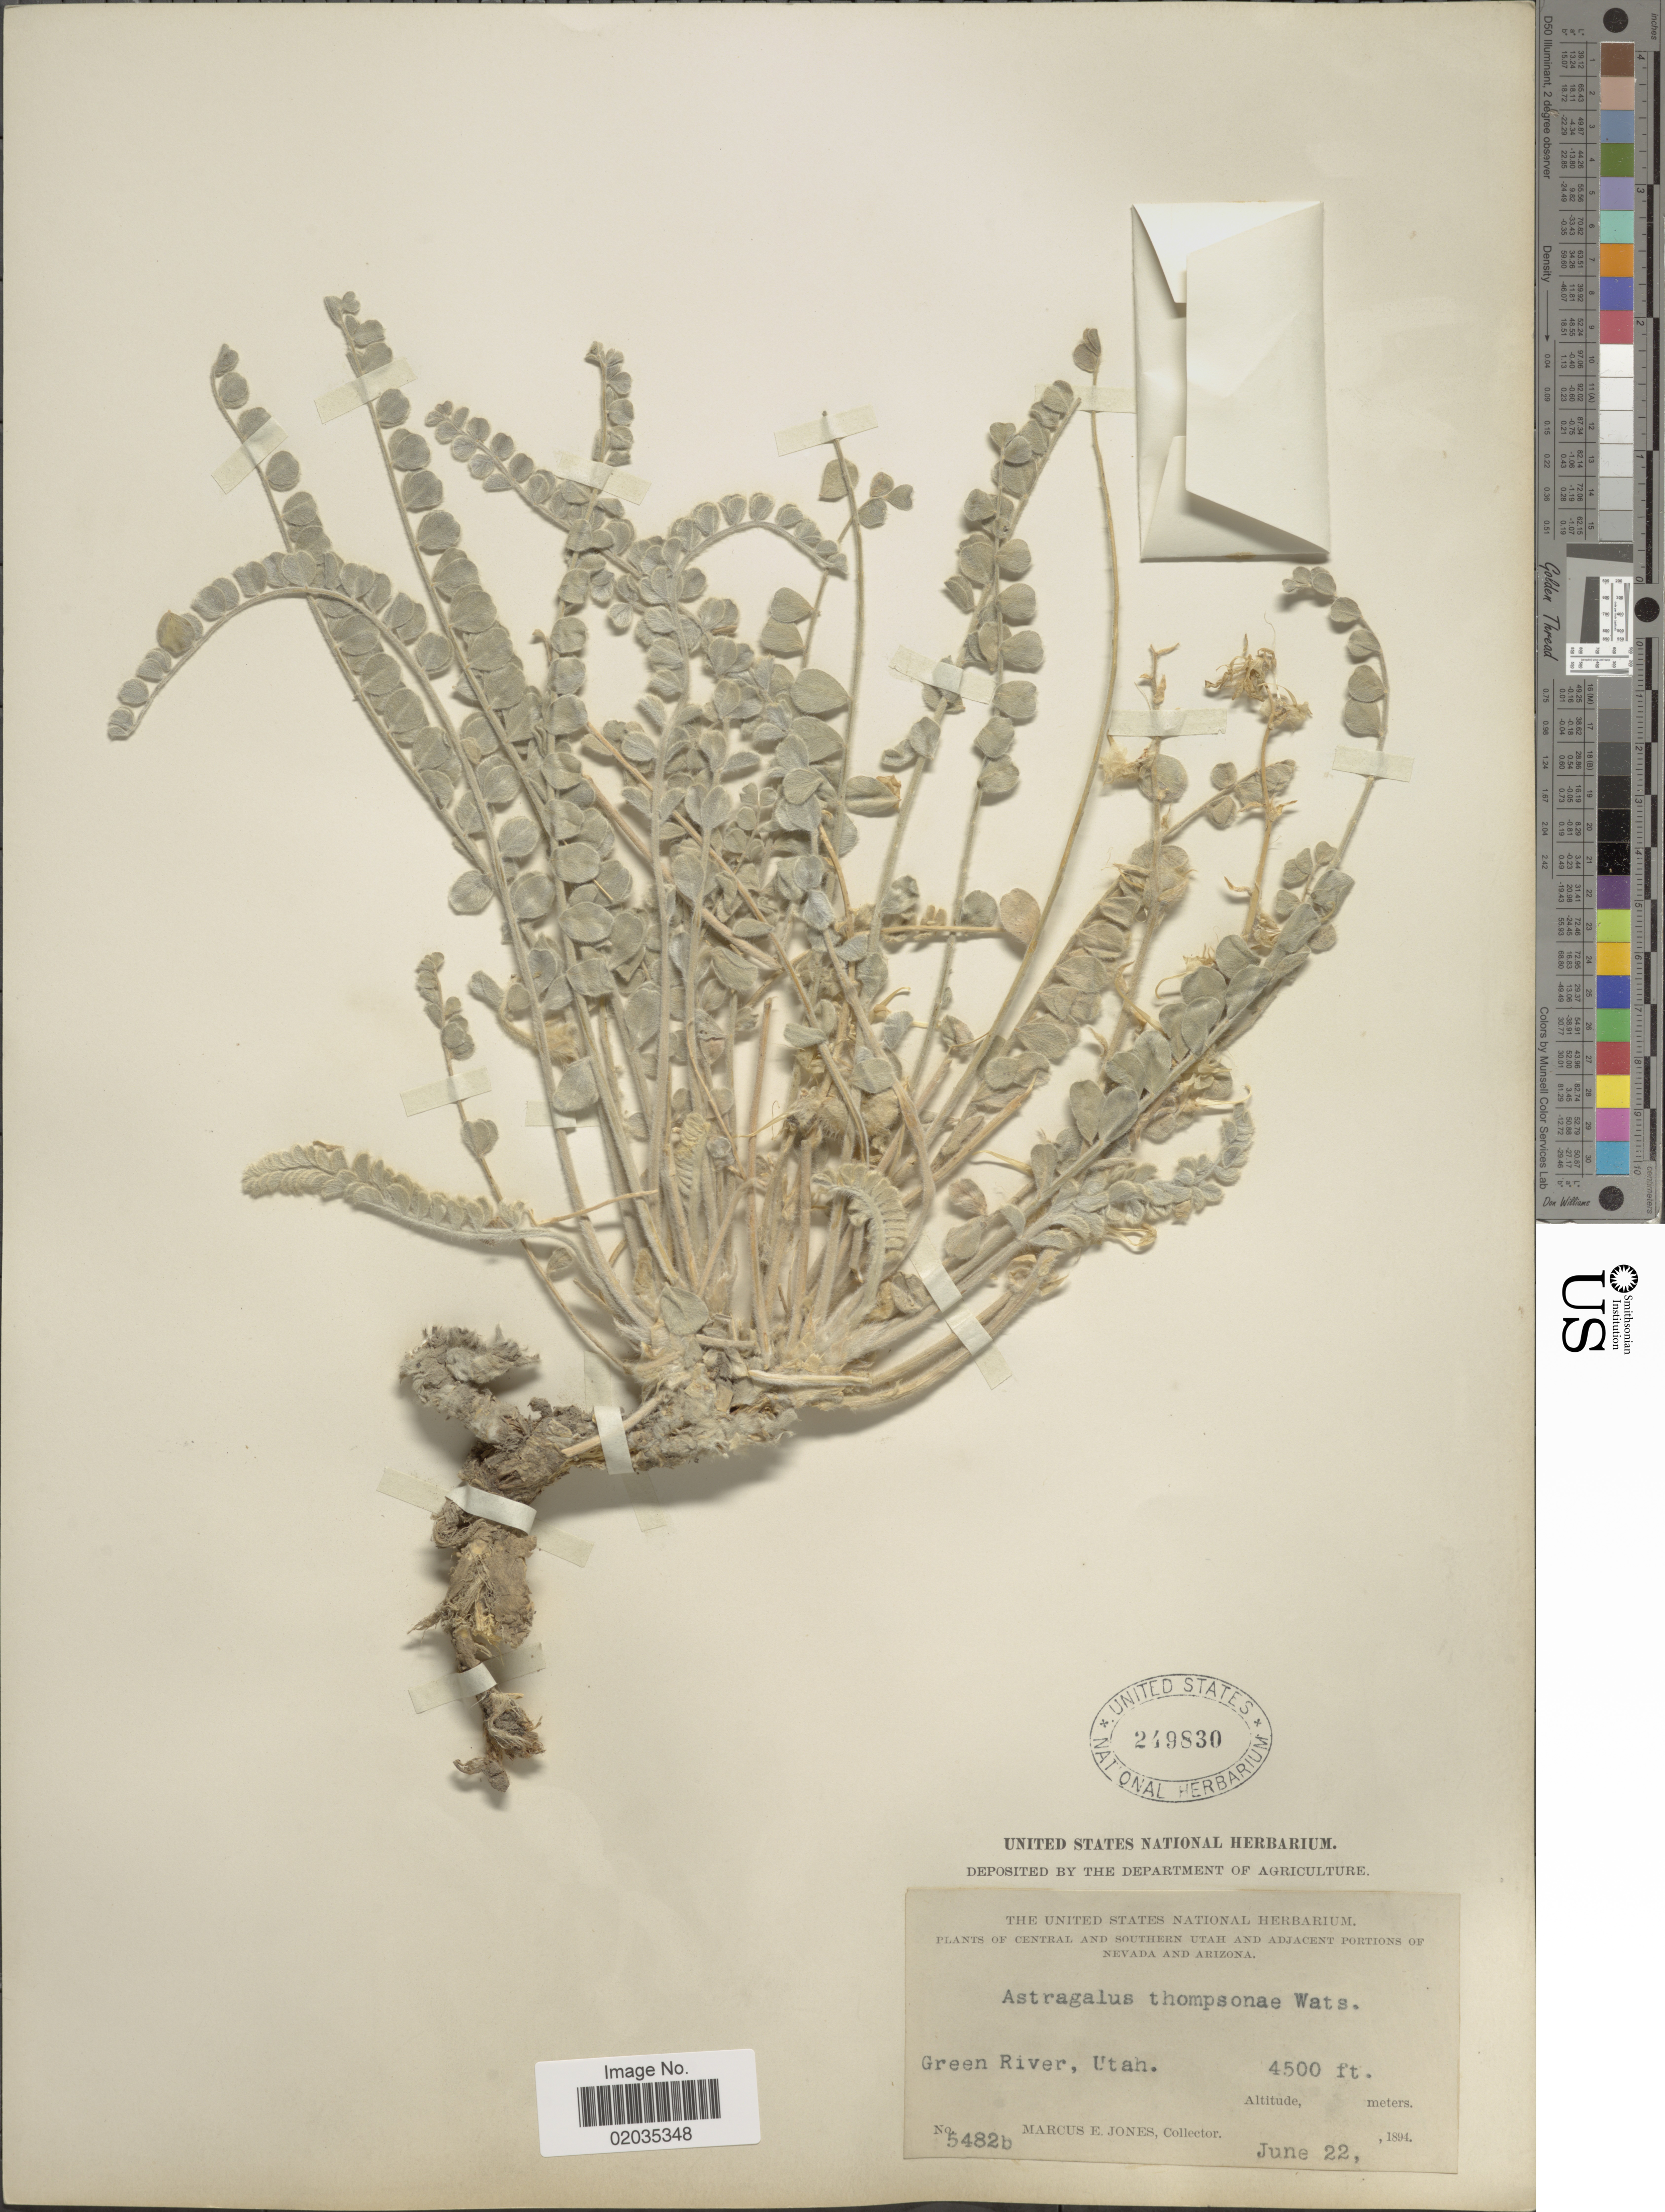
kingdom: Plantae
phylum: Tracheophyta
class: Magnoliopsida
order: Fabales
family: Fabaceae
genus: Astragalus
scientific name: Astragalus thompsonae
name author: S. Watson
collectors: M. E. Jones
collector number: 5482b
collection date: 1894-06-22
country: United States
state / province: Utah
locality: Central and southern Utah, Green River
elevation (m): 1372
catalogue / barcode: US 249830